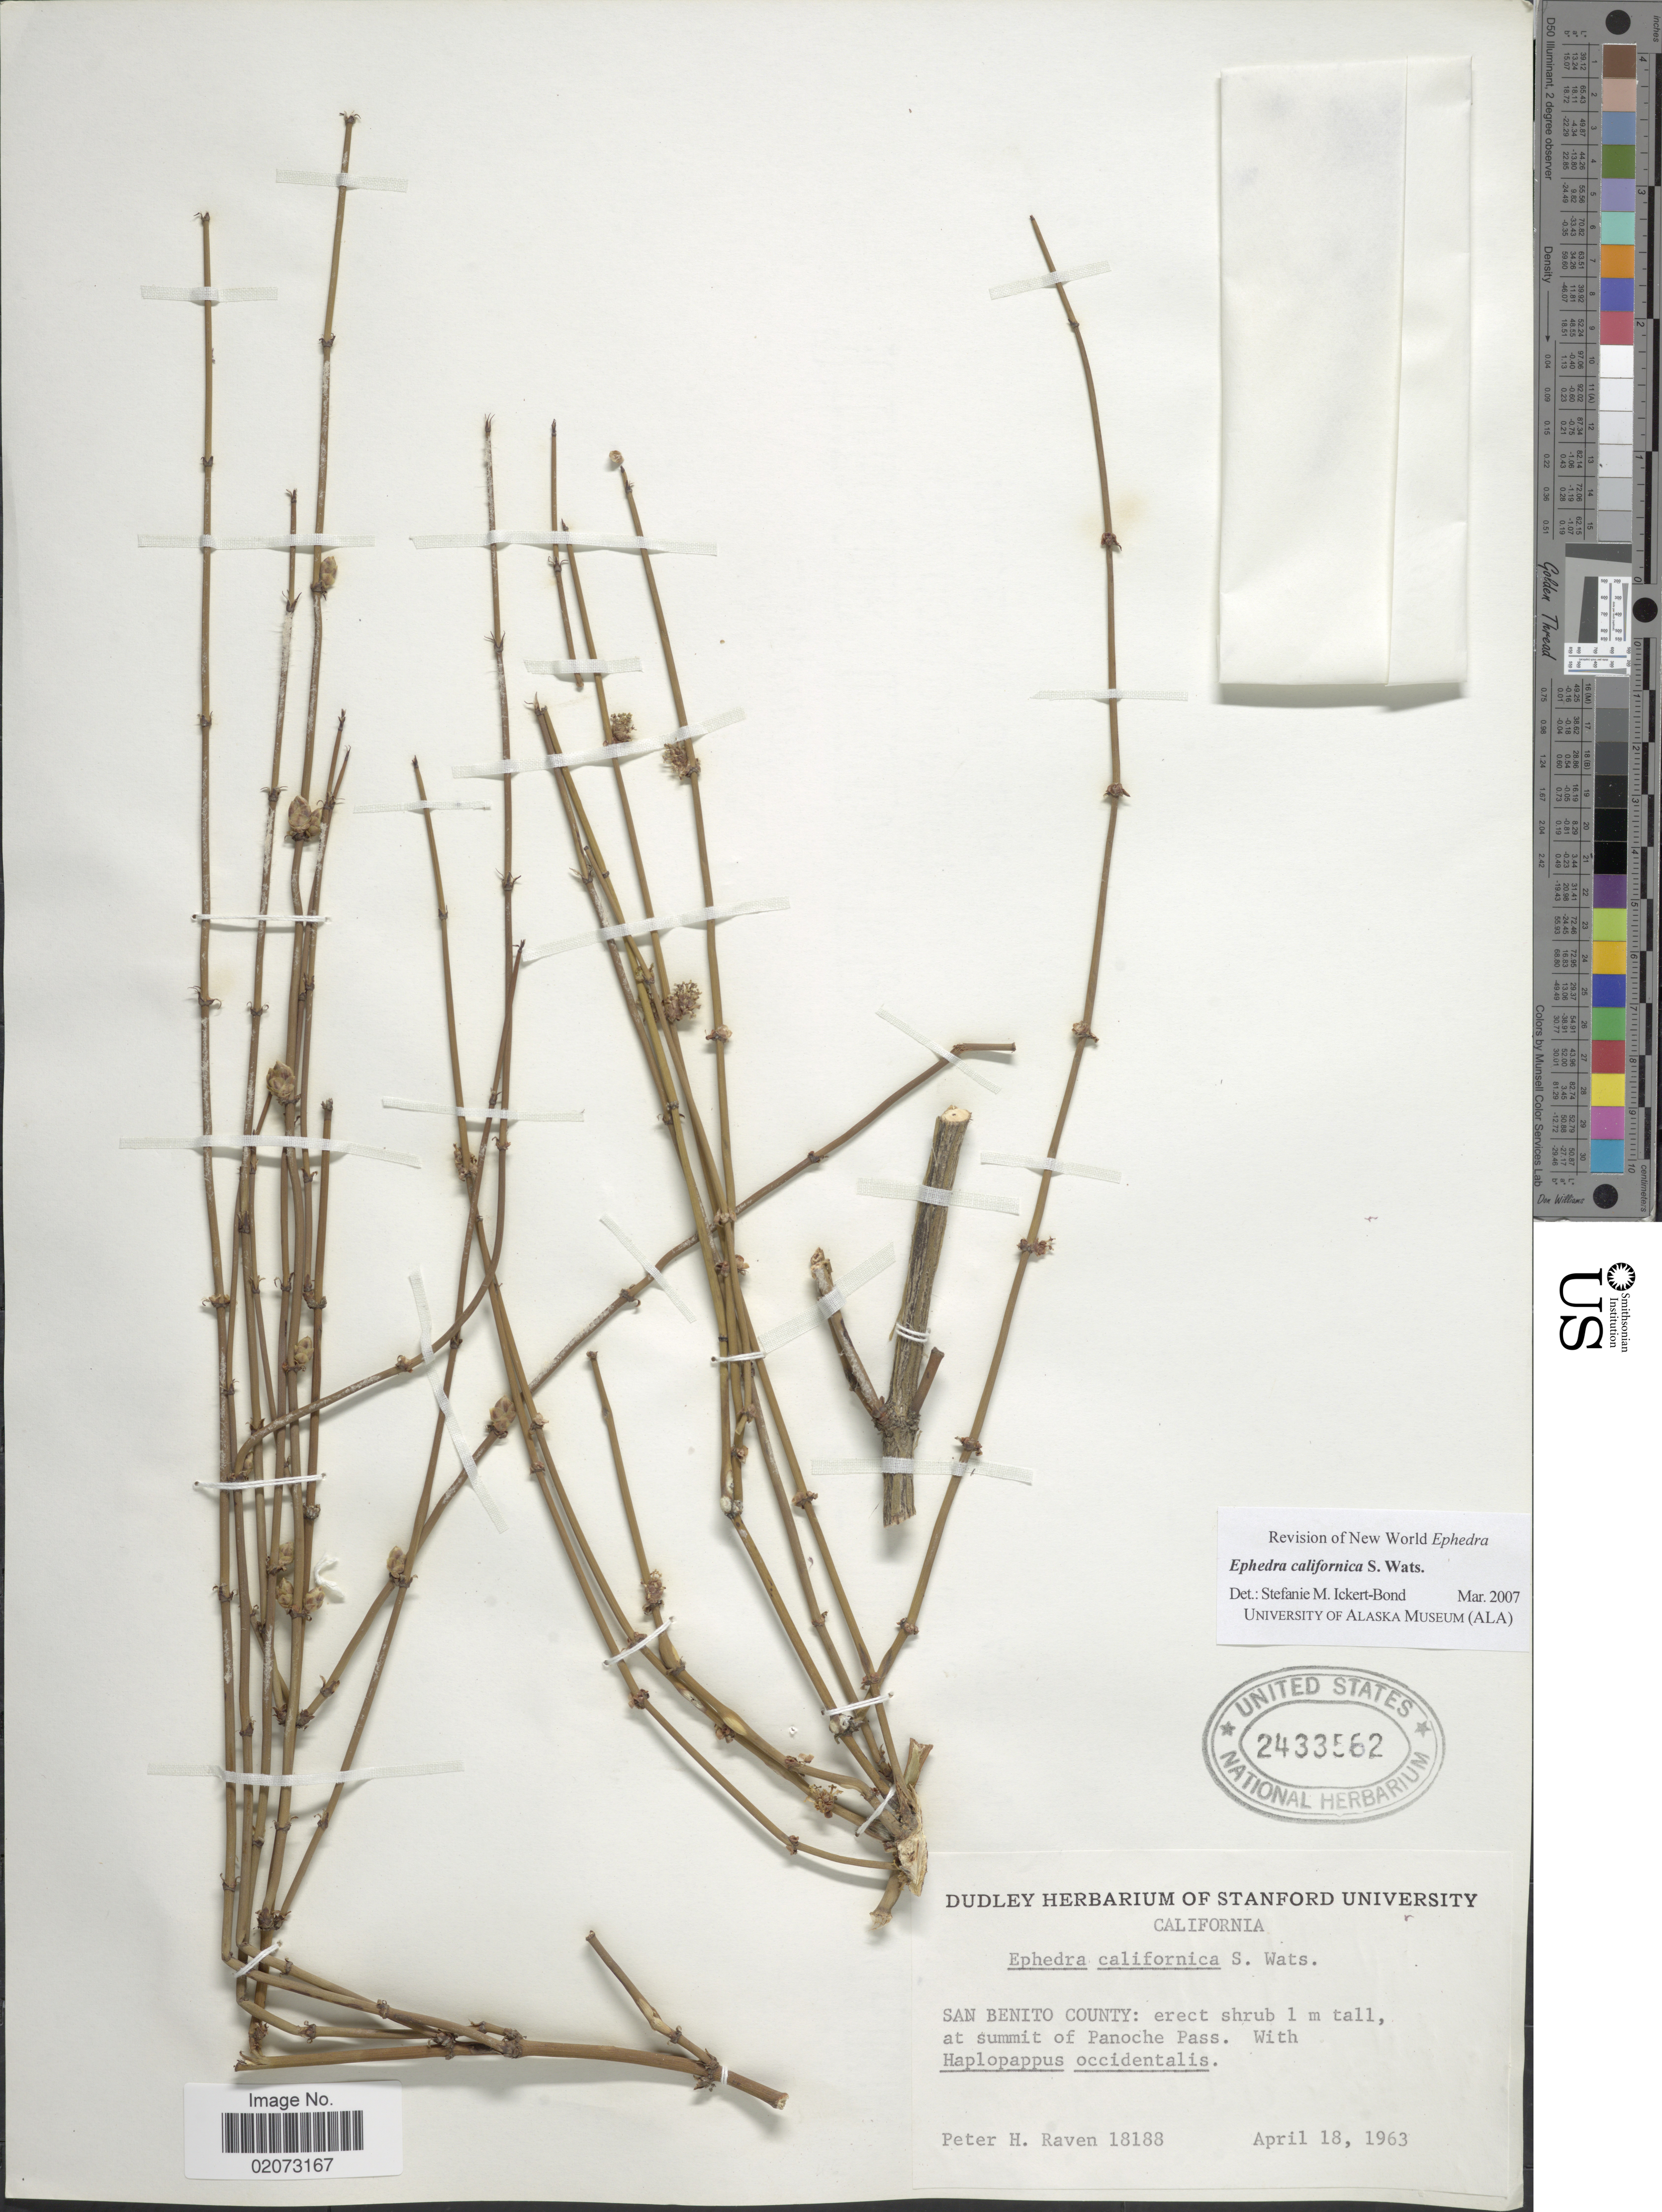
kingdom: Plantae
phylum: Tracheophyta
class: Gnetopsida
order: Ephedrales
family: Ephedraceae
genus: Ephedra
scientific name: Ephedra californica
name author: S. Watson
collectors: P. Raven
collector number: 18188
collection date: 1963-04-18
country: United States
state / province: California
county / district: San Benito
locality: San Benito County: at summit of Panoche Pass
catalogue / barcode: US 2433562